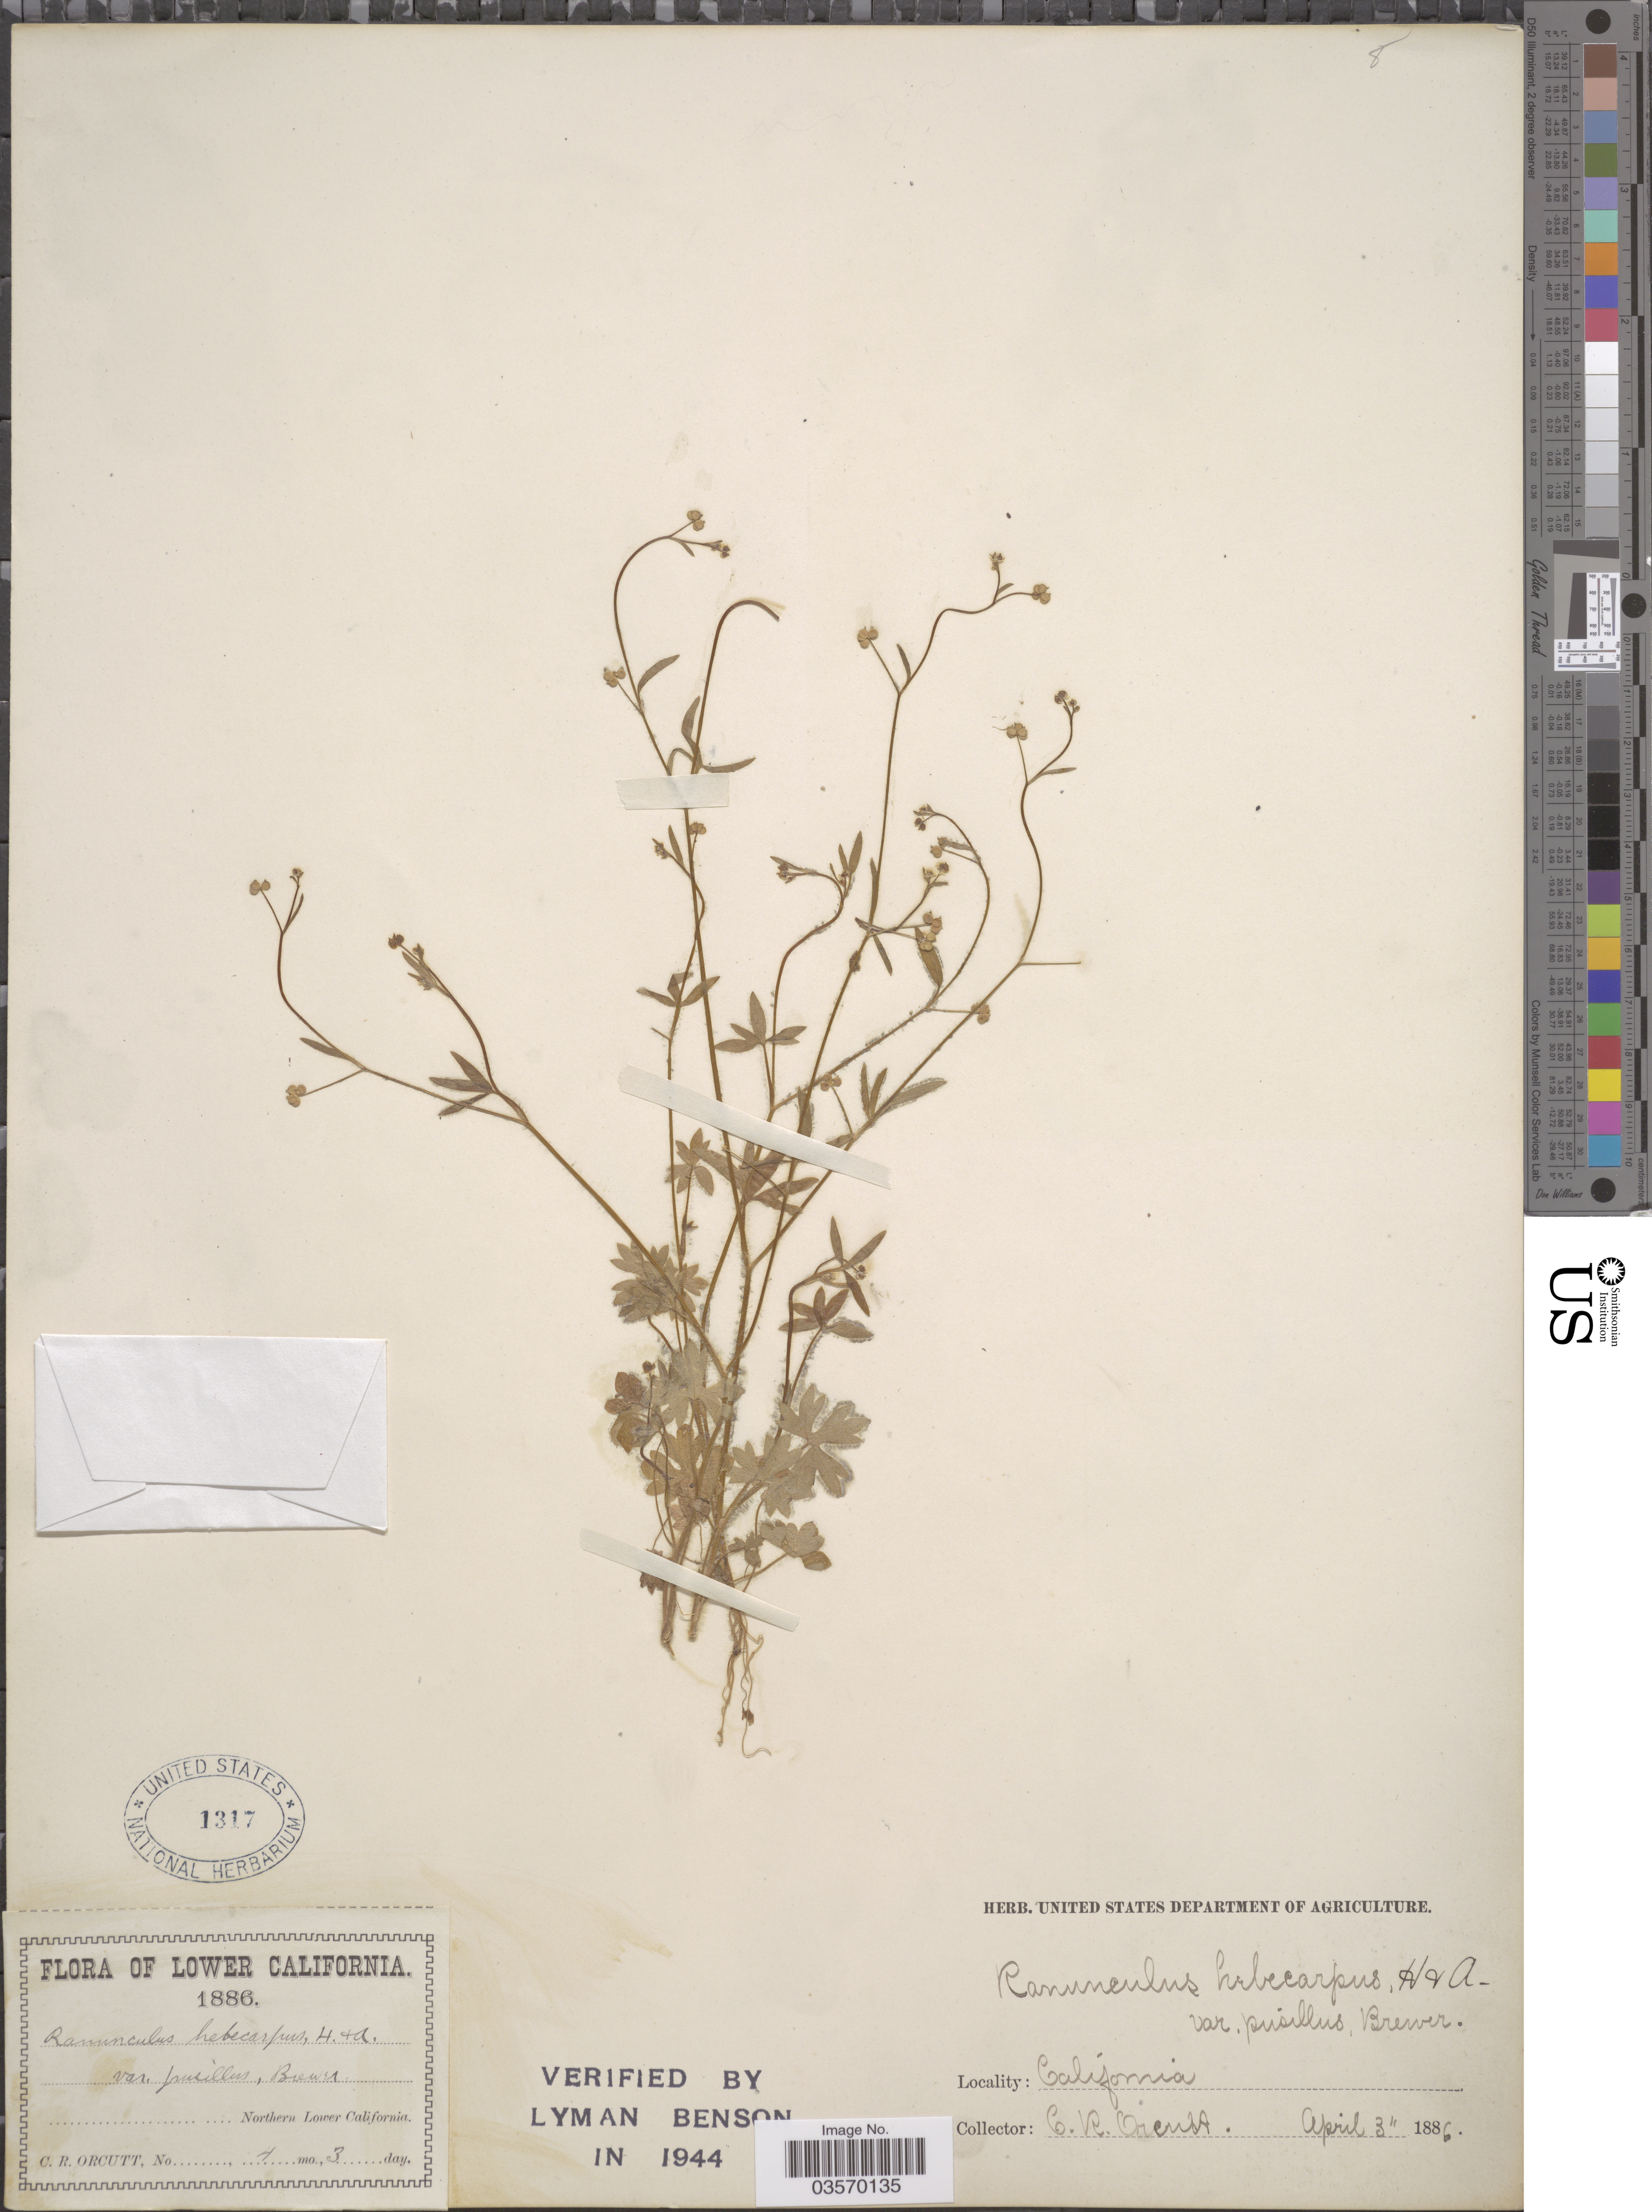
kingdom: Plantae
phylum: Tracheophyta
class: Magnoliopsida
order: Ranunculales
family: Ranunculaceae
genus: Ranunculus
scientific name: Ranunculus hebecarpus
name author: Hook. & Arn.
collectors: C. R. Orcutt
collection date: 1886-04-03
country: Mexico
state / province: Baja California Norte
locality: Lower California. Northern Lower California.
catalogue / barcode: US 1317